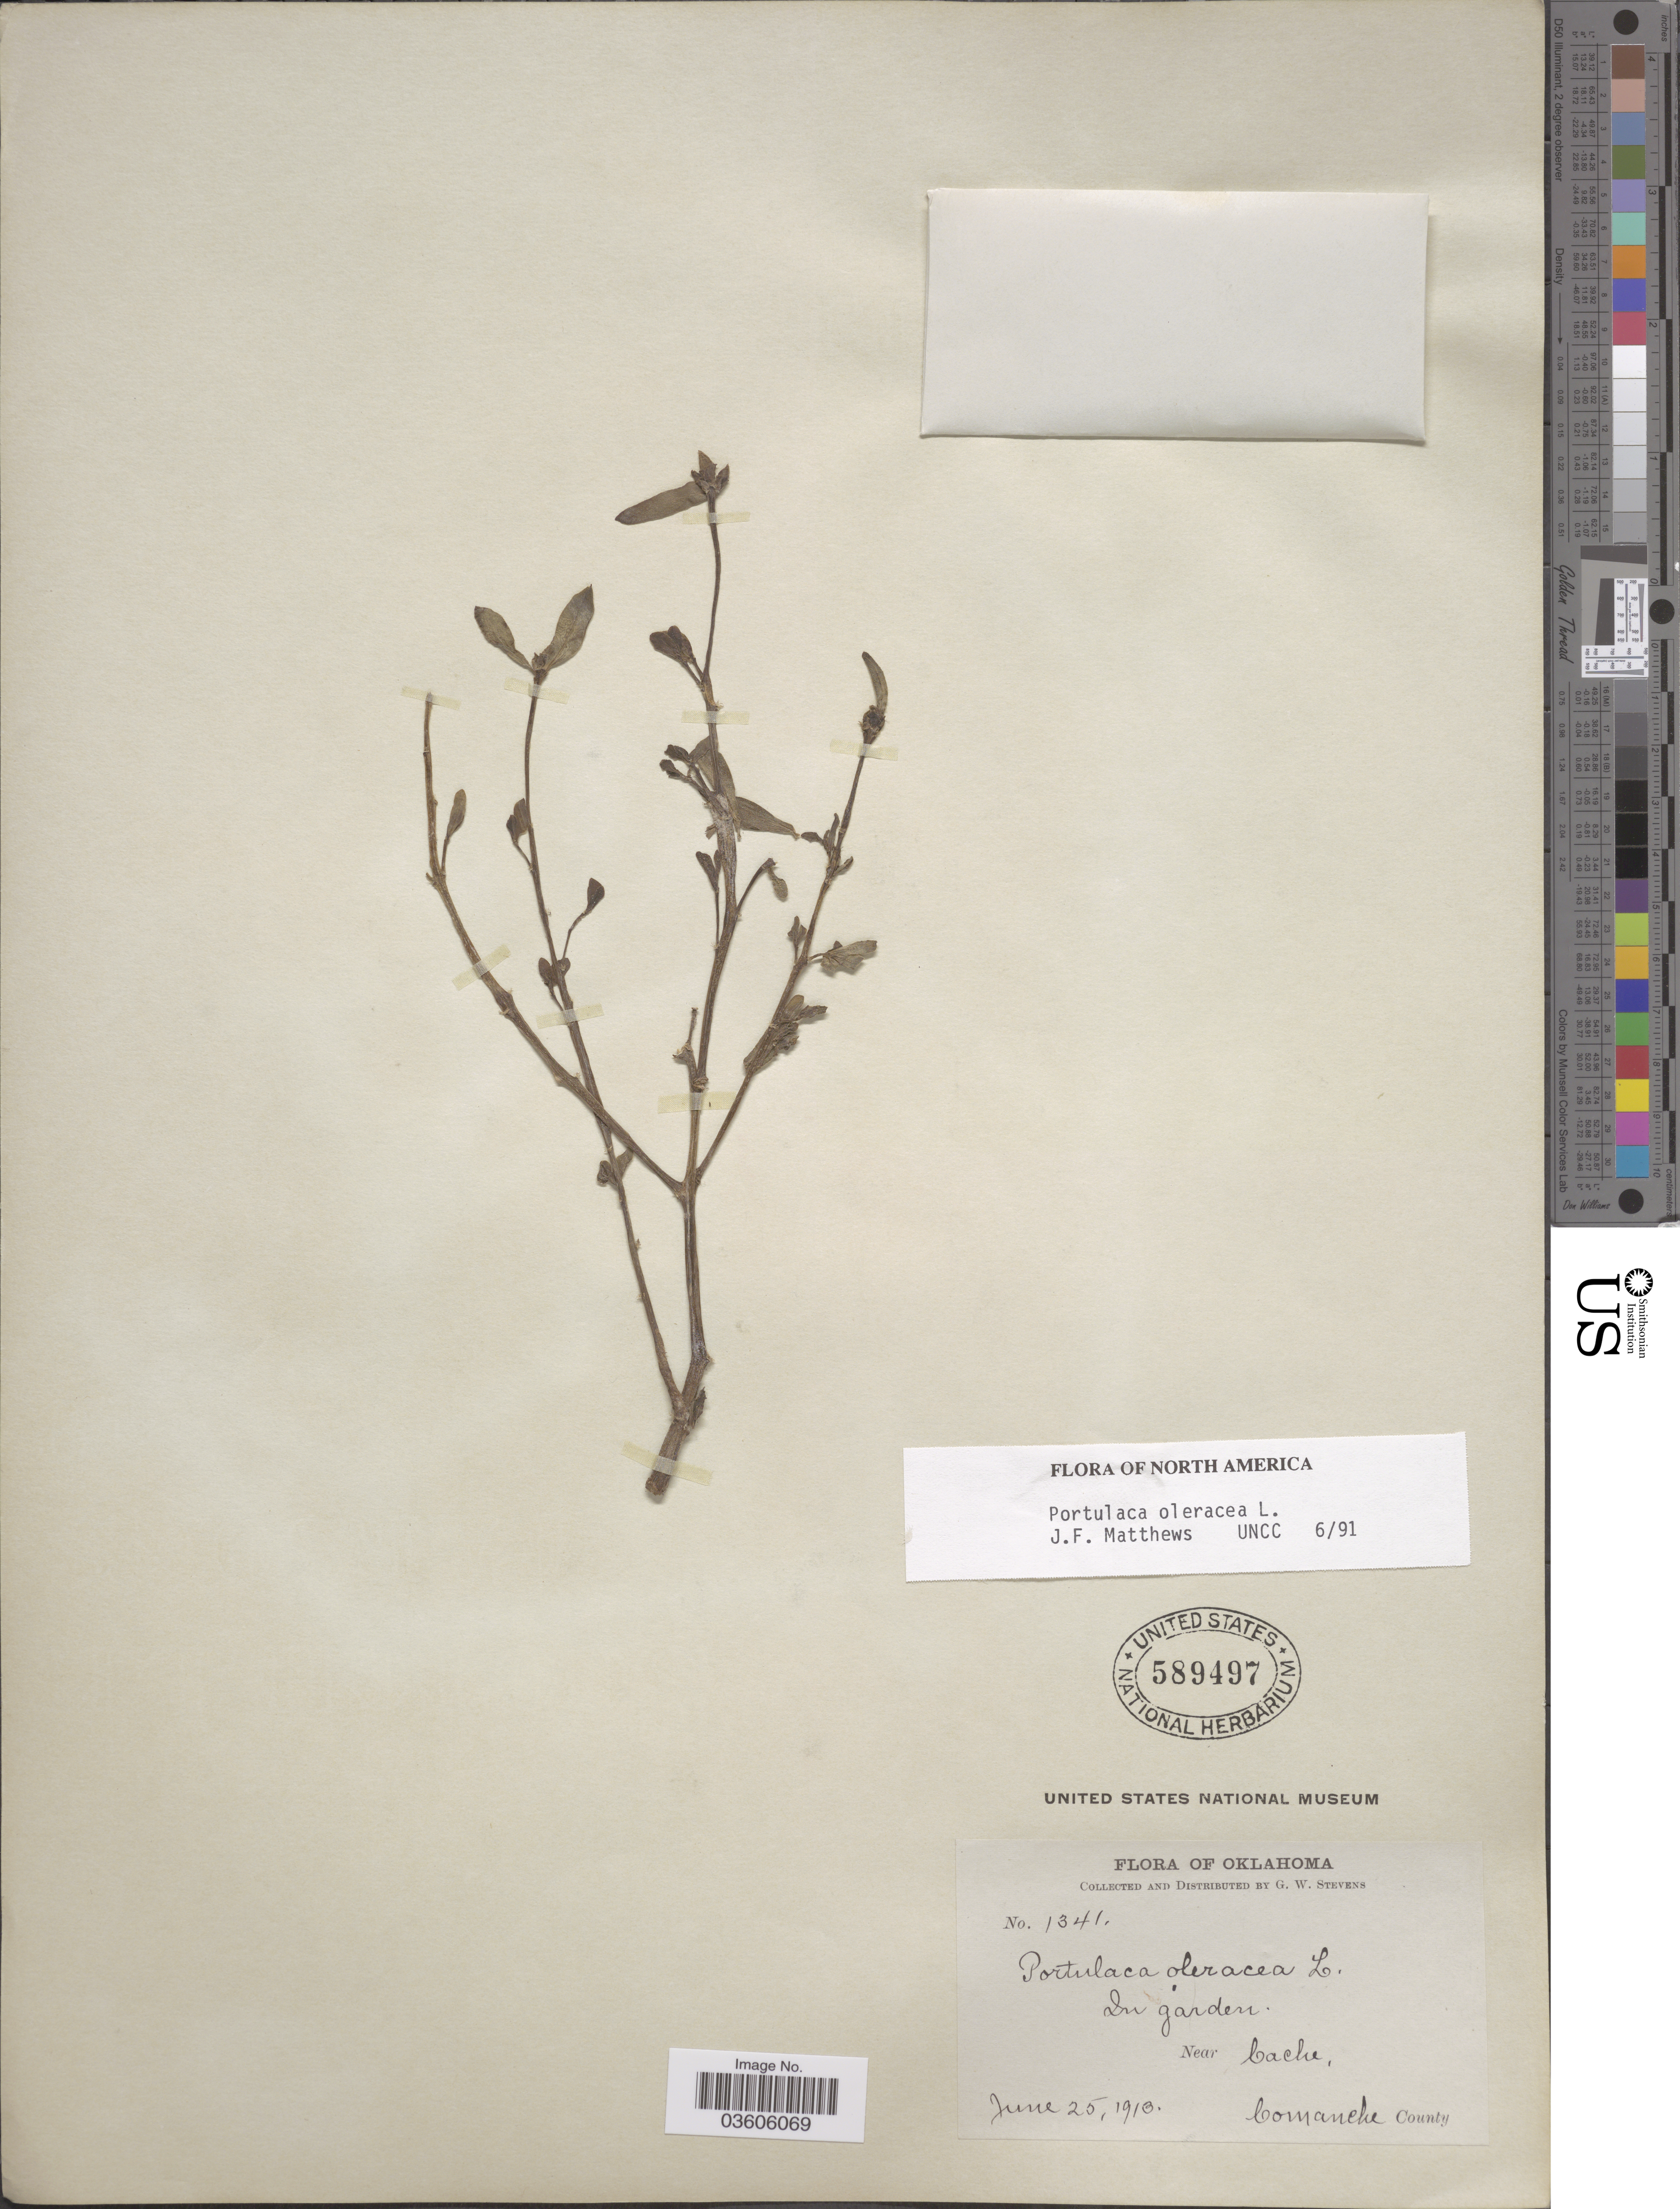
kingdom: Plantae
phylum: Tracheophyta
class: Magnoliopsida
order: Caryophyllales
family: Portulacaceae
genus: Portulaca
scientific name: Portulaca oleracea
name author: L.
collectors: G. W. Stevens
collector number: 1341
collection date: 1913-06-25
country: United States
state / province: Oklahoma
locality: In garden, Near Cache, Comanche County.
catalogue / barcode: US 589497